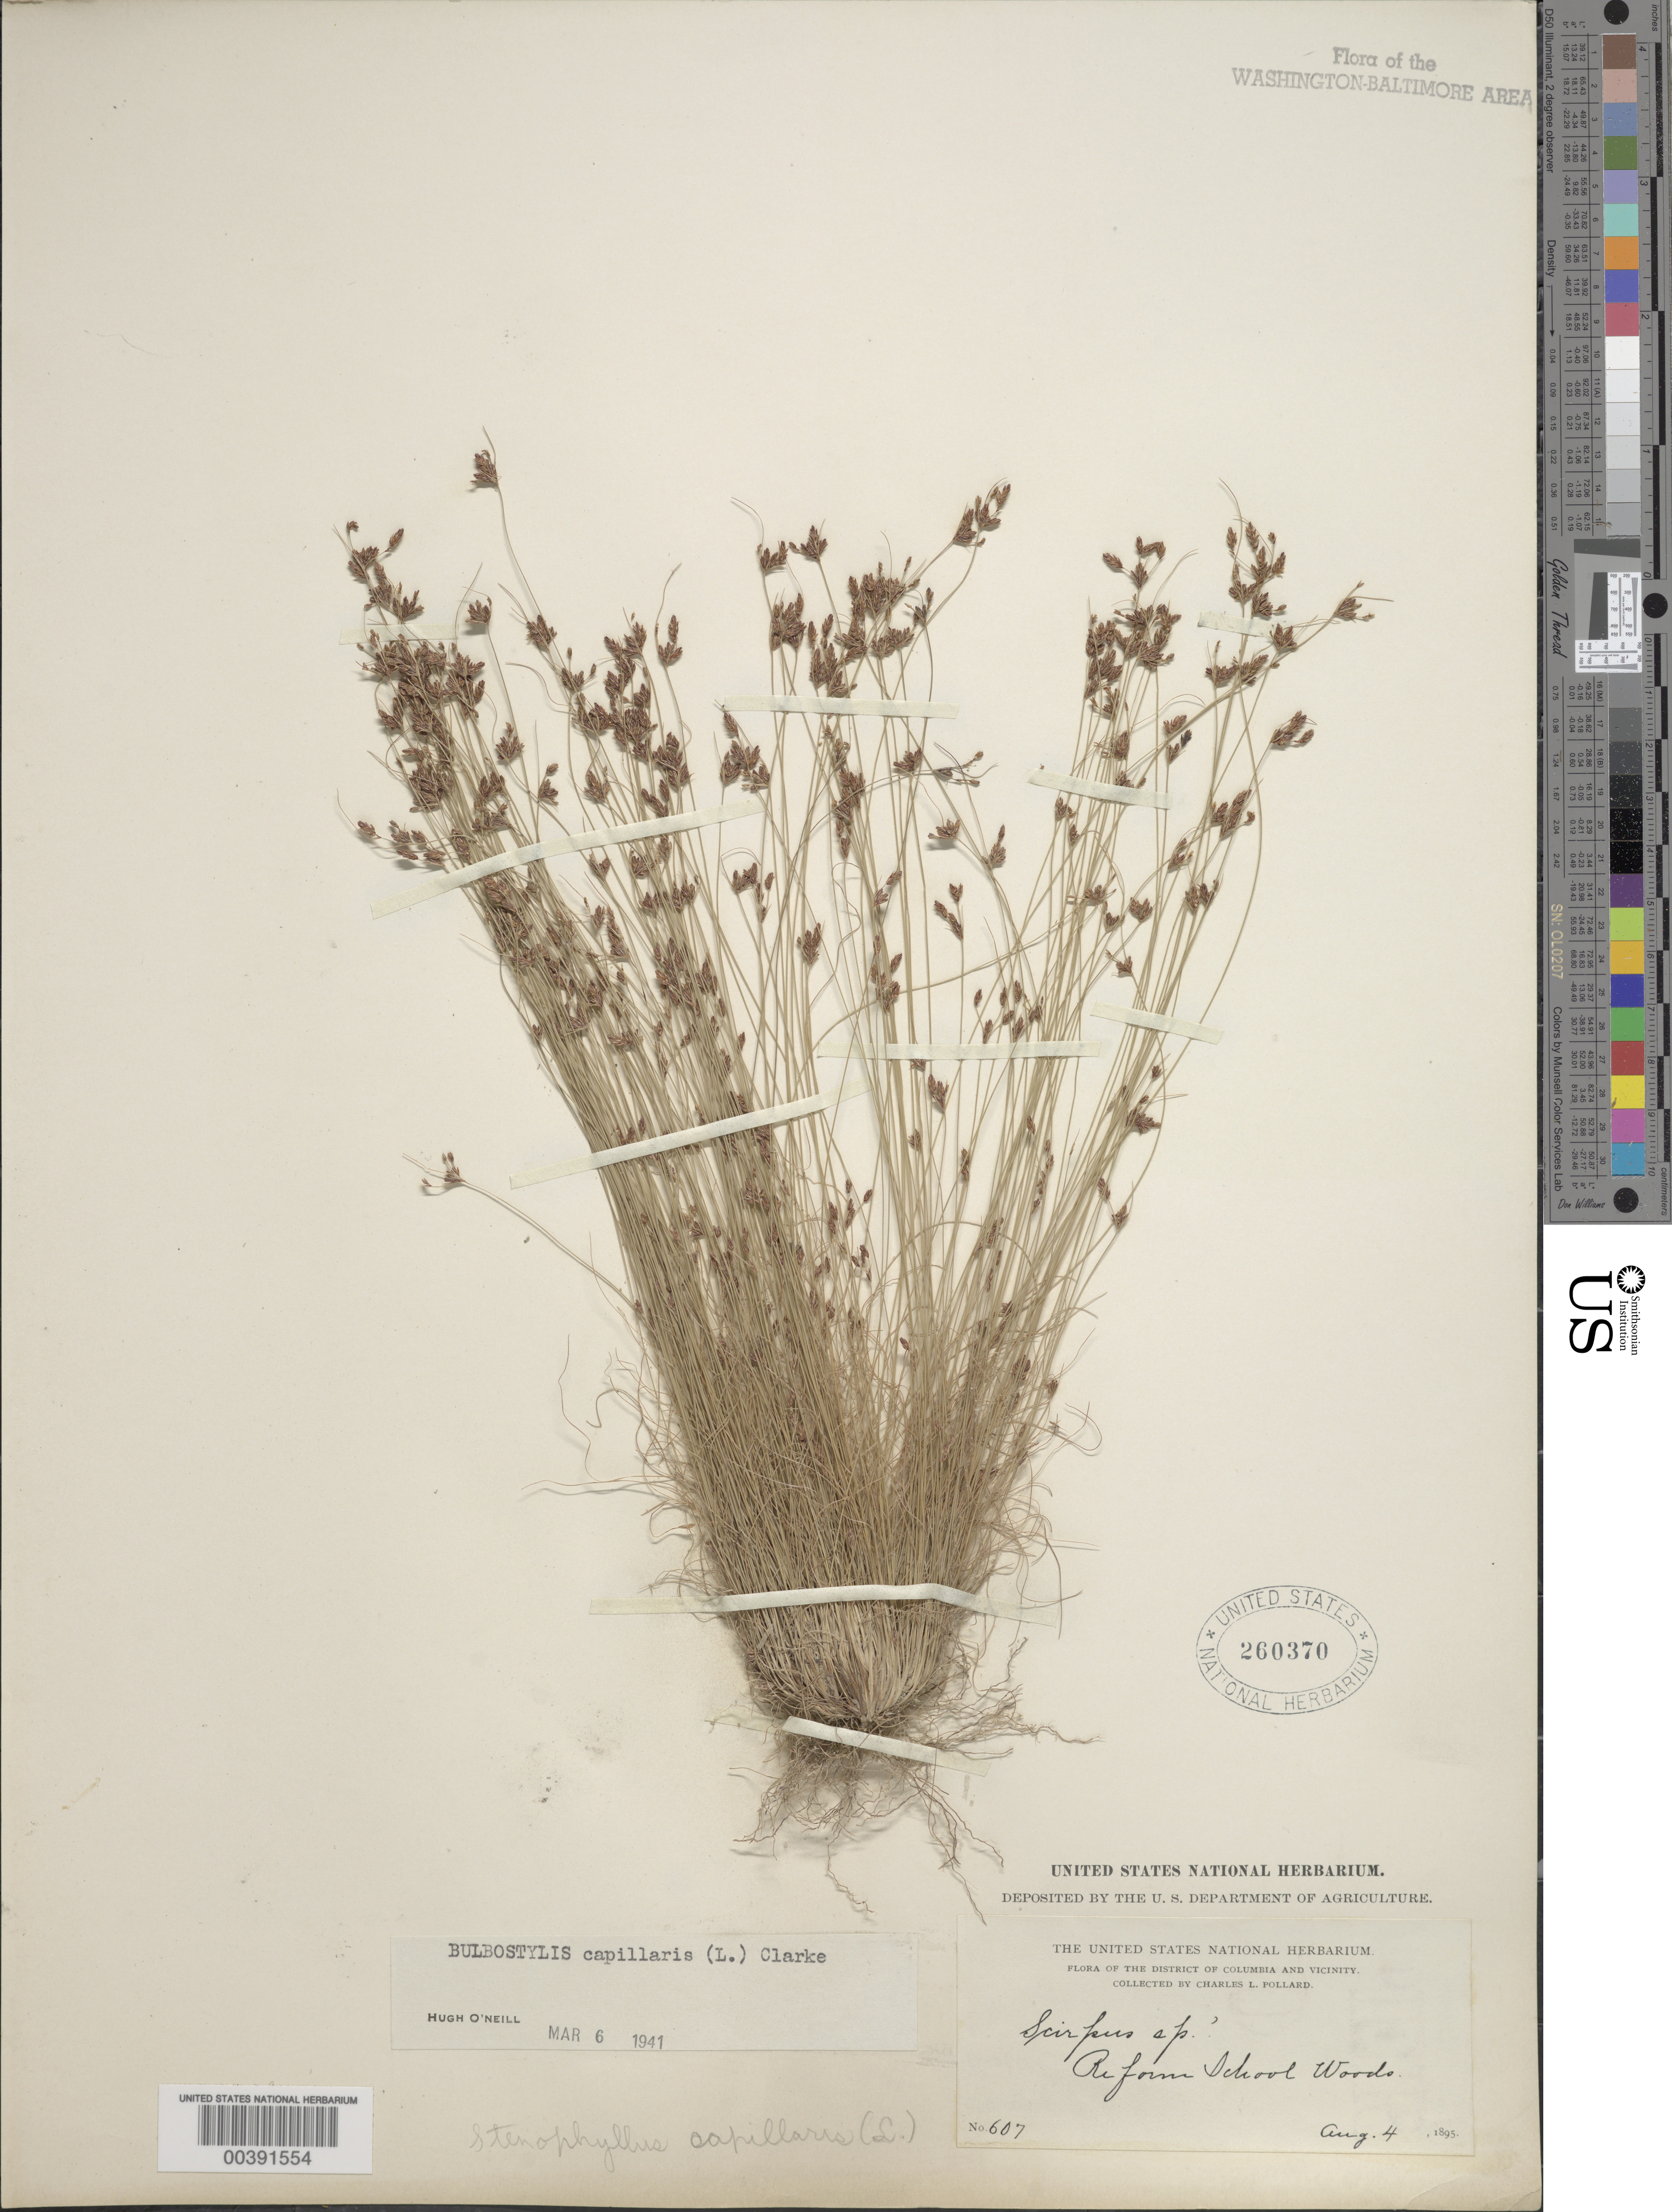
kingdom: Plantae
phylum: Tracheophyta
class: Liliopsida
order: Poales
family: Cyperaceae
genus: Bulbostylis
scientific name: Bulbostylis capillaris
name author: (L.) Kunth ex C.B. Clarke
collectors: C. L. Pollard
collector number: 607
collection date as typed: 04 Aug 1895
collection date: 1895-08-04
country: United States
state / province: District of Columbia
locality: Reform School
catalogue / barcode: US 260370